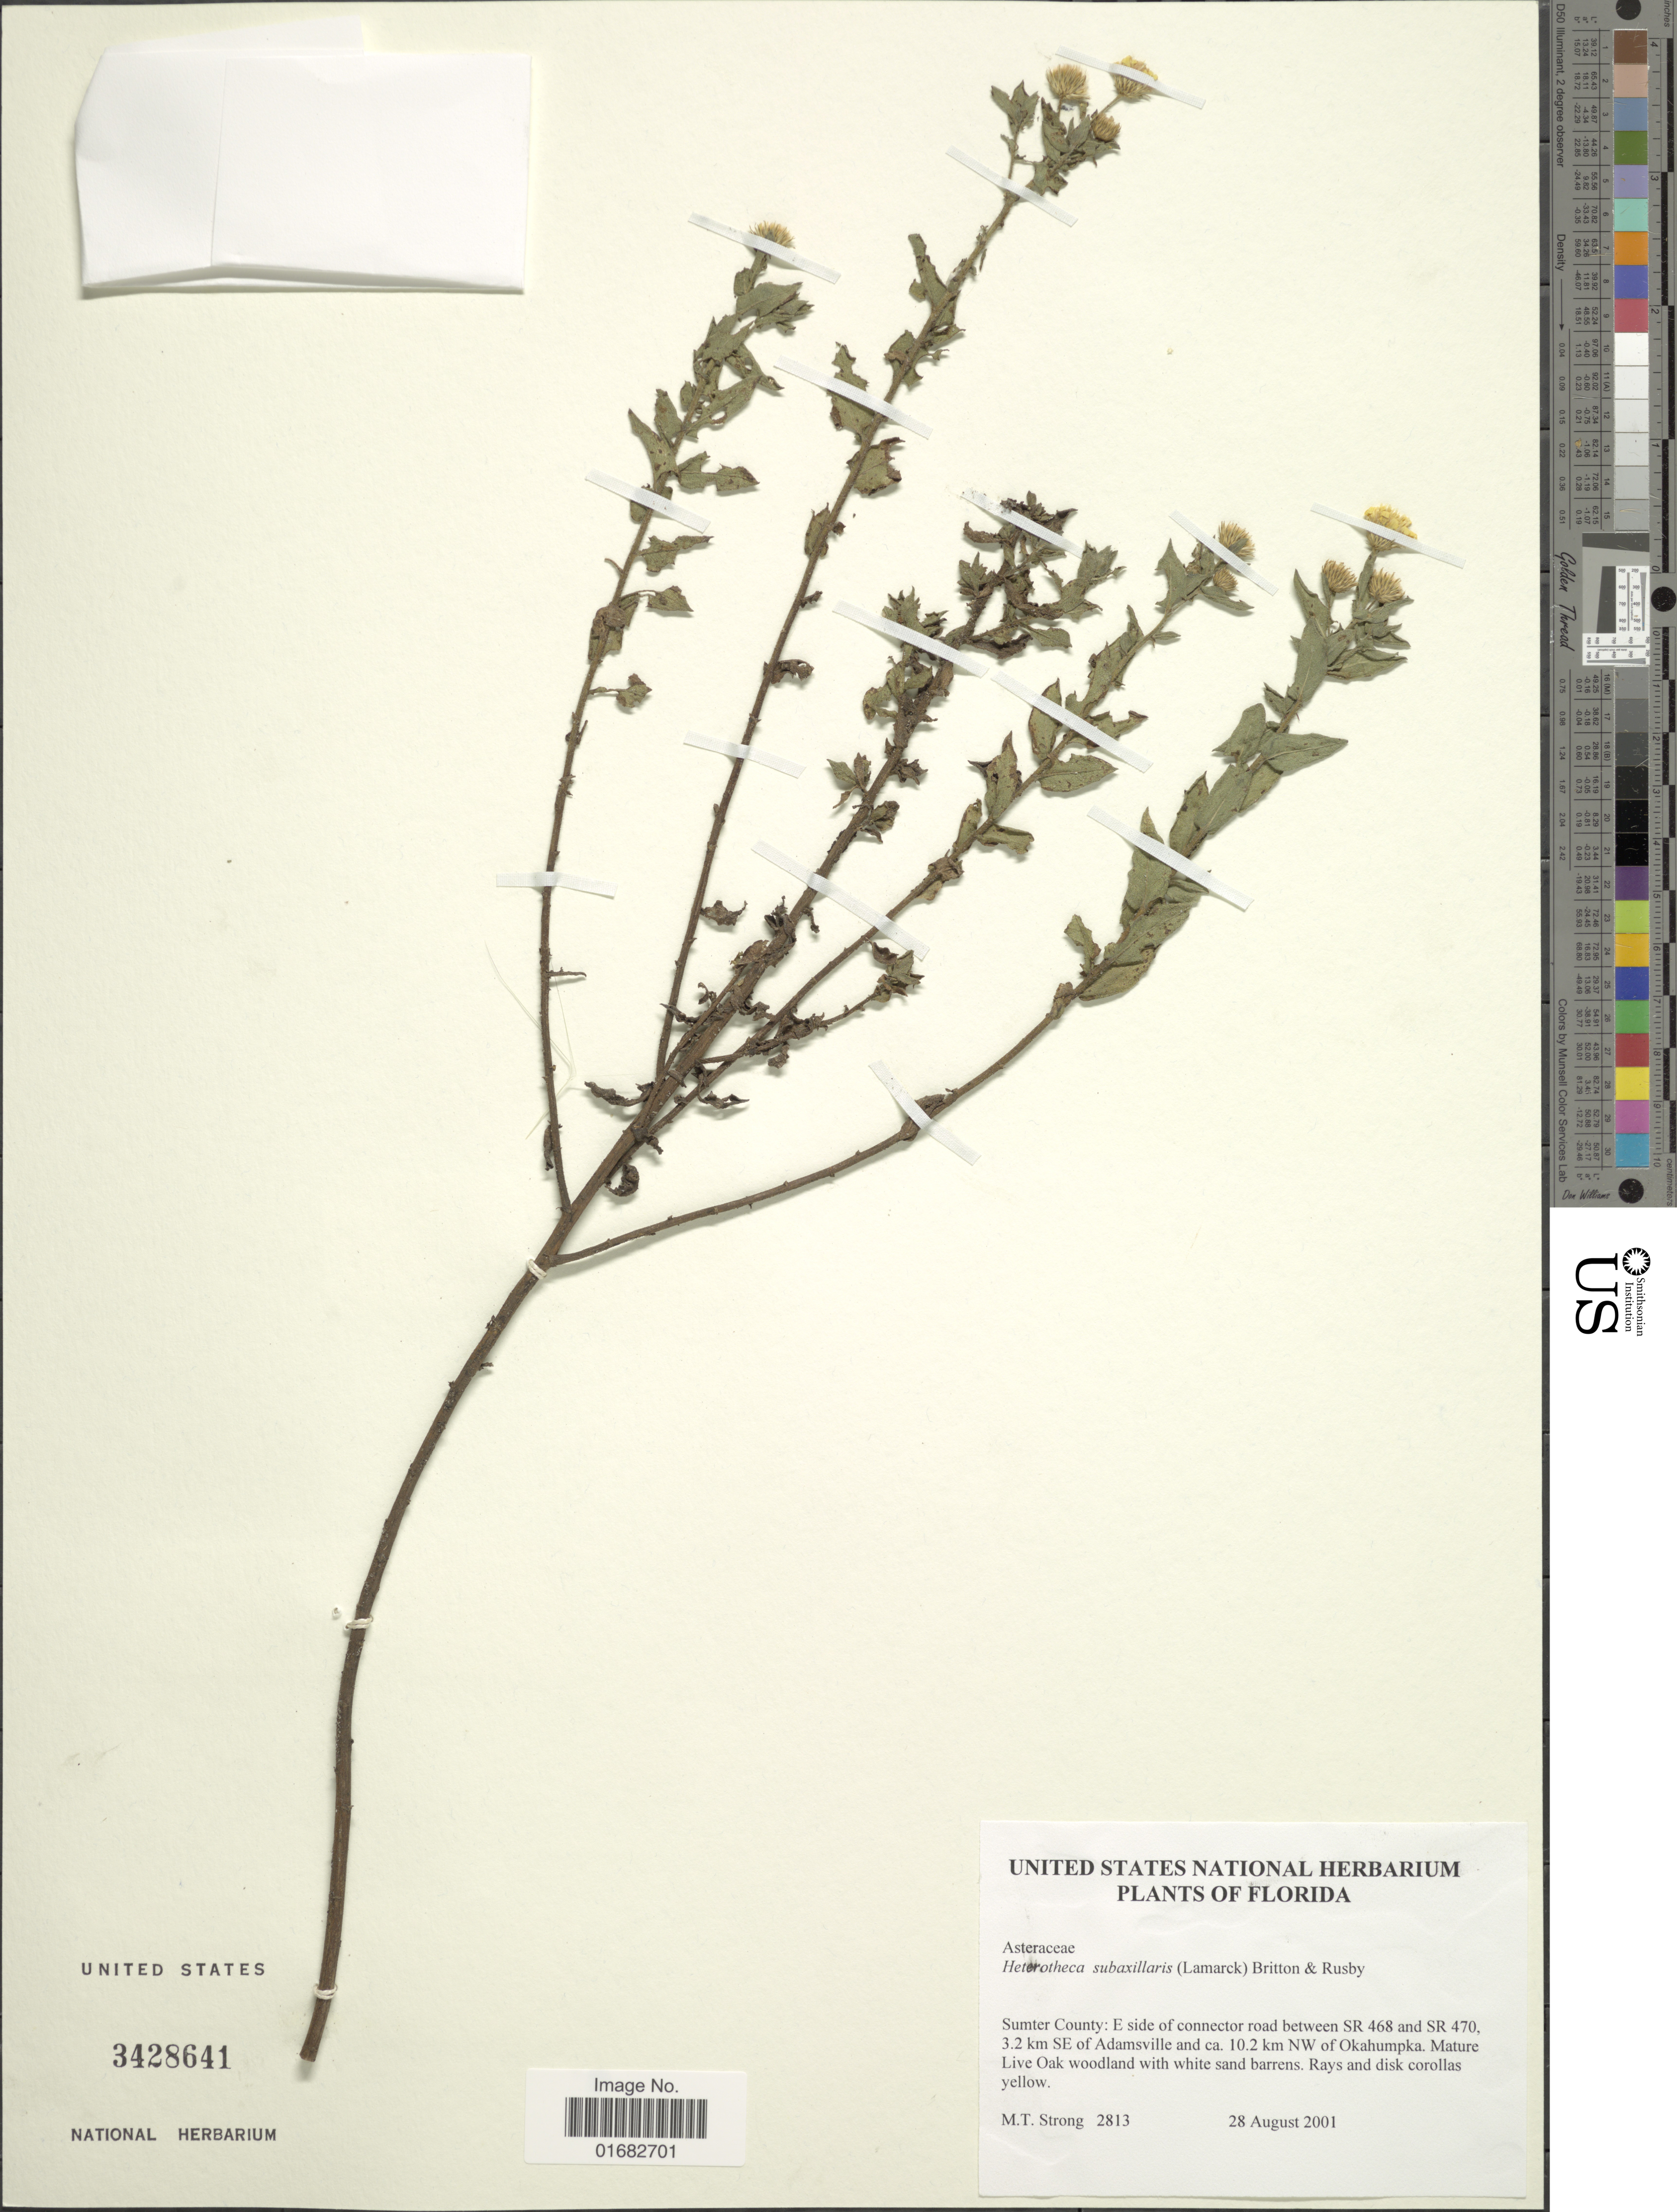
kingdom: Plantae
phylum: Tracheophyta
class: Magnoliopsida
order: Asterales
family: Asteraceae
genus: Heterotheca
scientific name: Heterotheca subaxillaris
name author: (Lam.) Britton & Rusby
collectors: M. T. Strong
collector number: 2813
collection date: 2001-08-28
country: United States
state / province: Florida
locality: Sumter County: E side of connector road between SR 468 and SR 470, 3.2 km SE of Adamsville and ca. 10.2 km NW of Okahumpka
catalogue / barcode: US 3428641